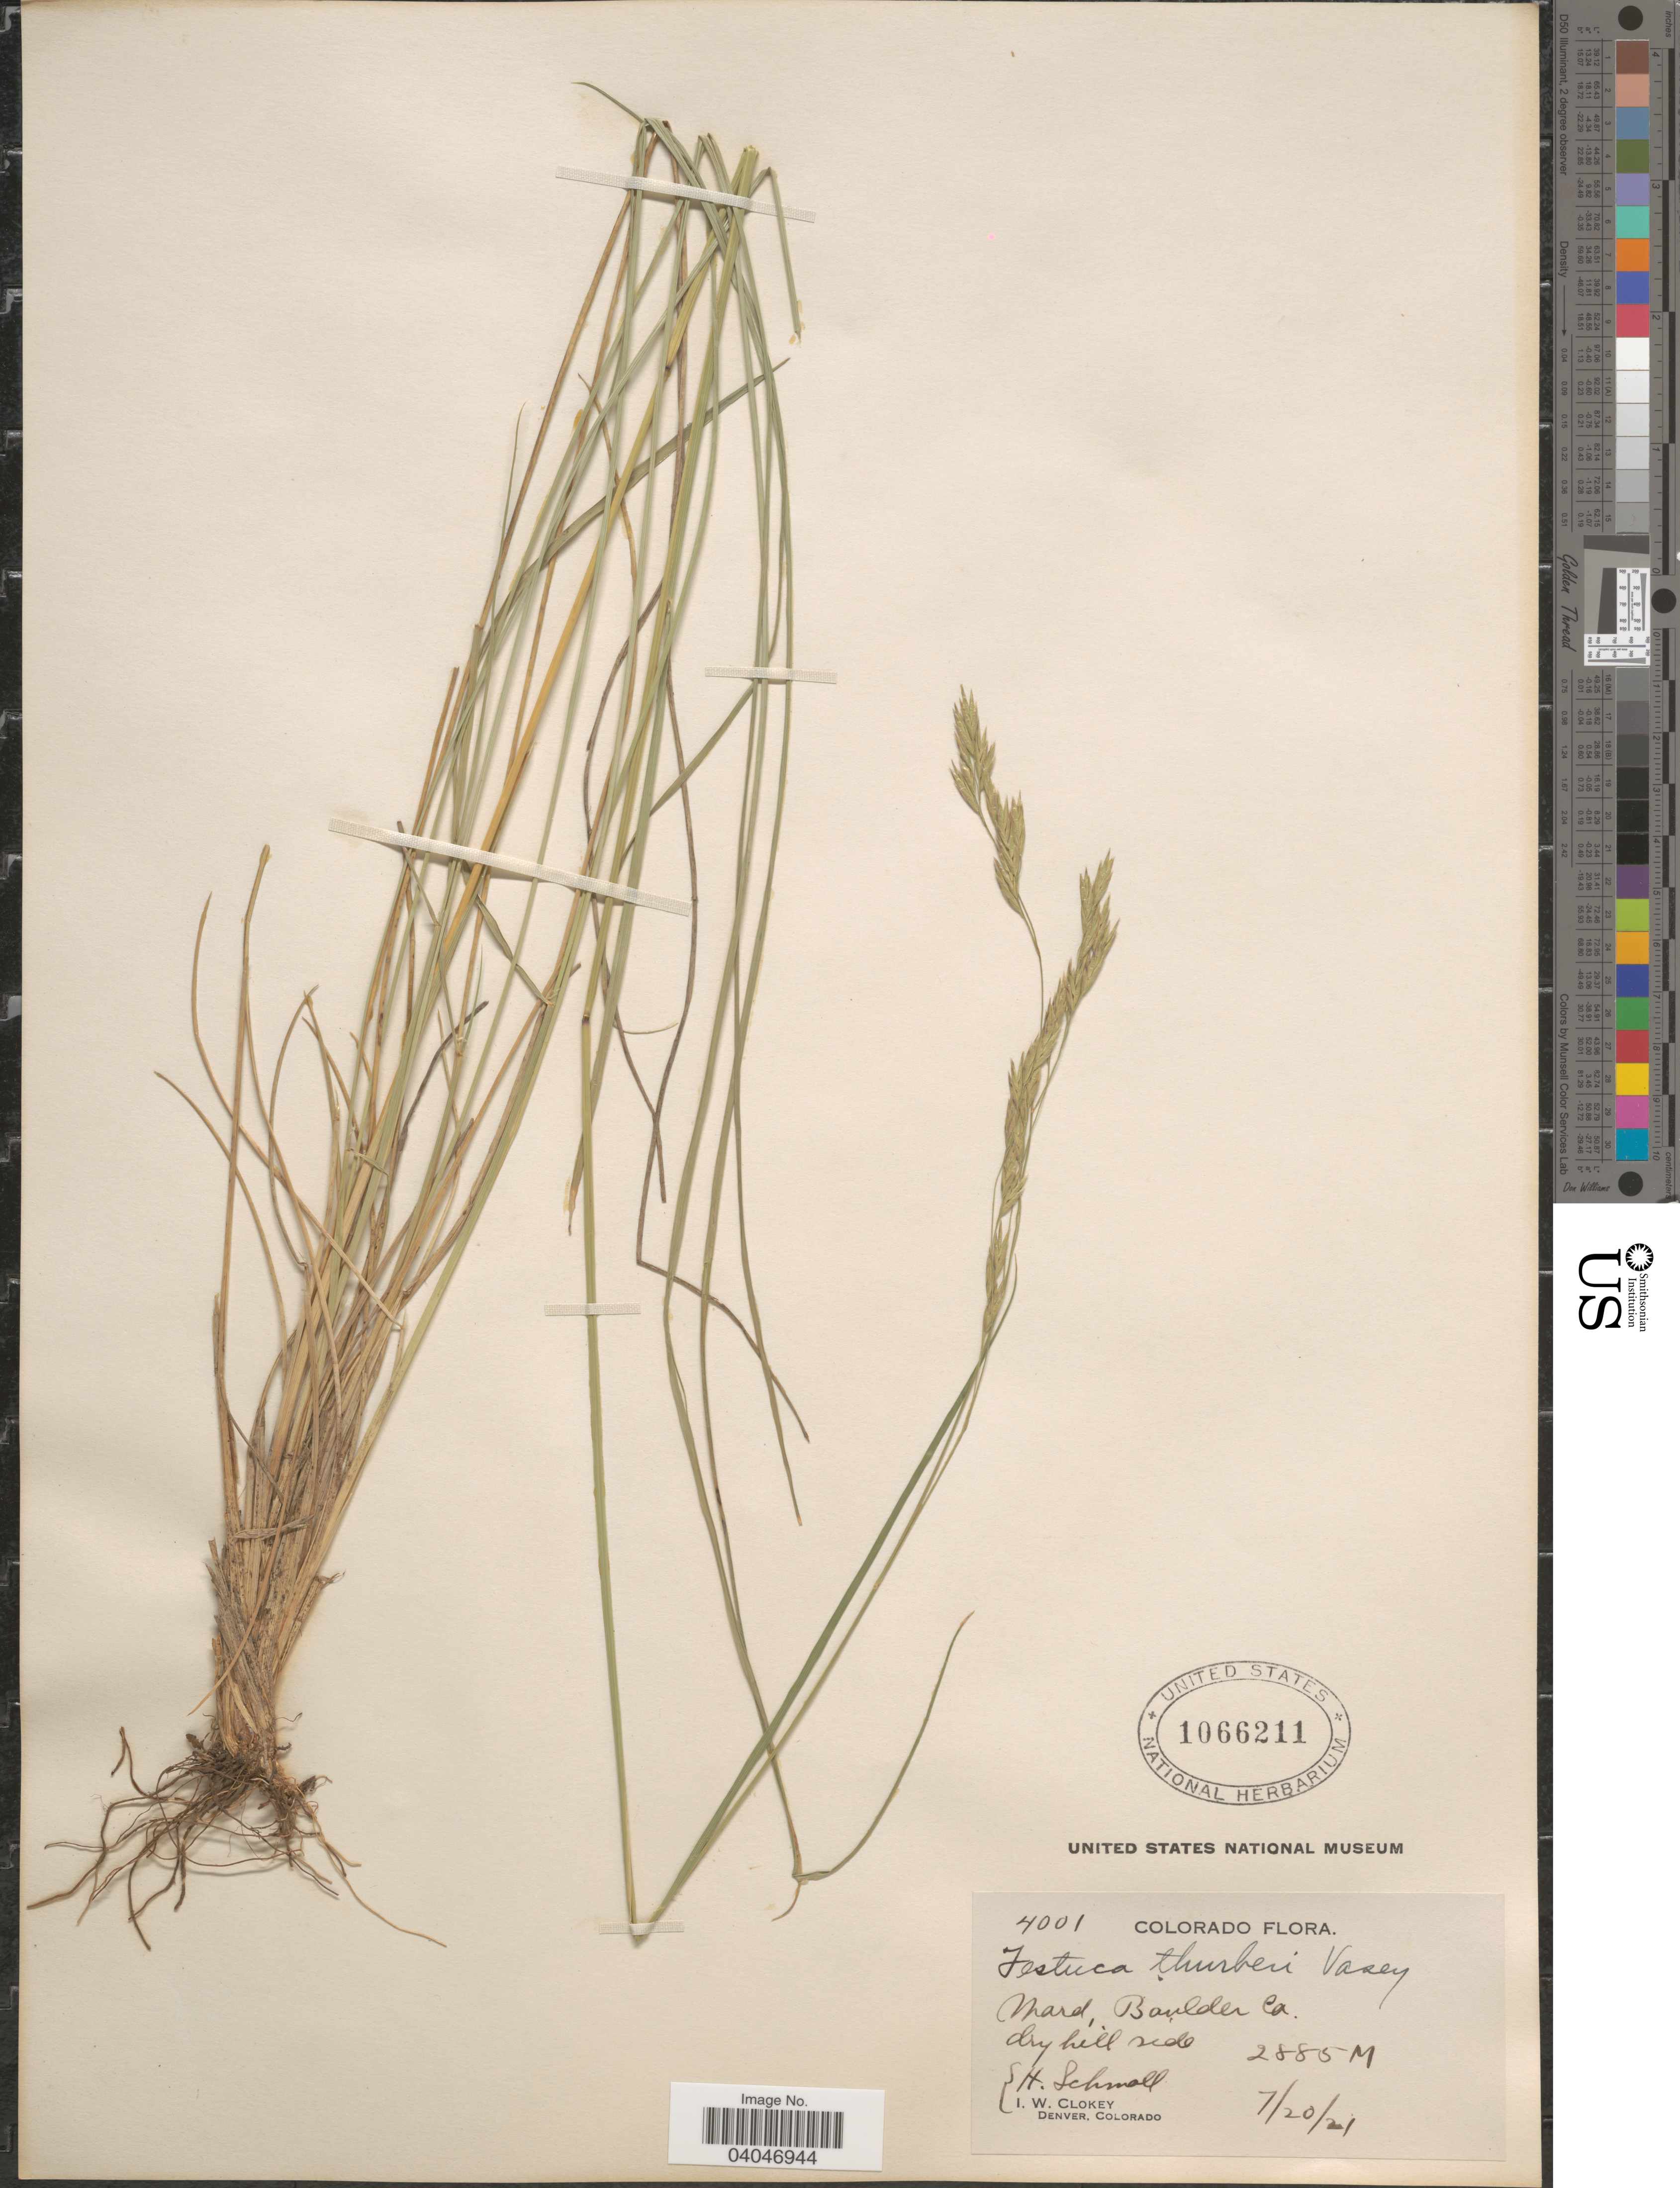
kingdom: Plantae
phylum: Tracheophyta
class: Liliopsida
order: Poales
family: Poaceae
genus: Festuca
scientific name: Festuca thurberi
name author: Vasey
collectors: H. Schwall & I. W. Clokey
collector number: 4001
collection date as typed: Transcribed d/m/y: 20/7/21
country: United States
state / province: Colorado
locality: Ward, Boulder Co.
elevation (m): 2885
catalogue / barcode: US 1066211